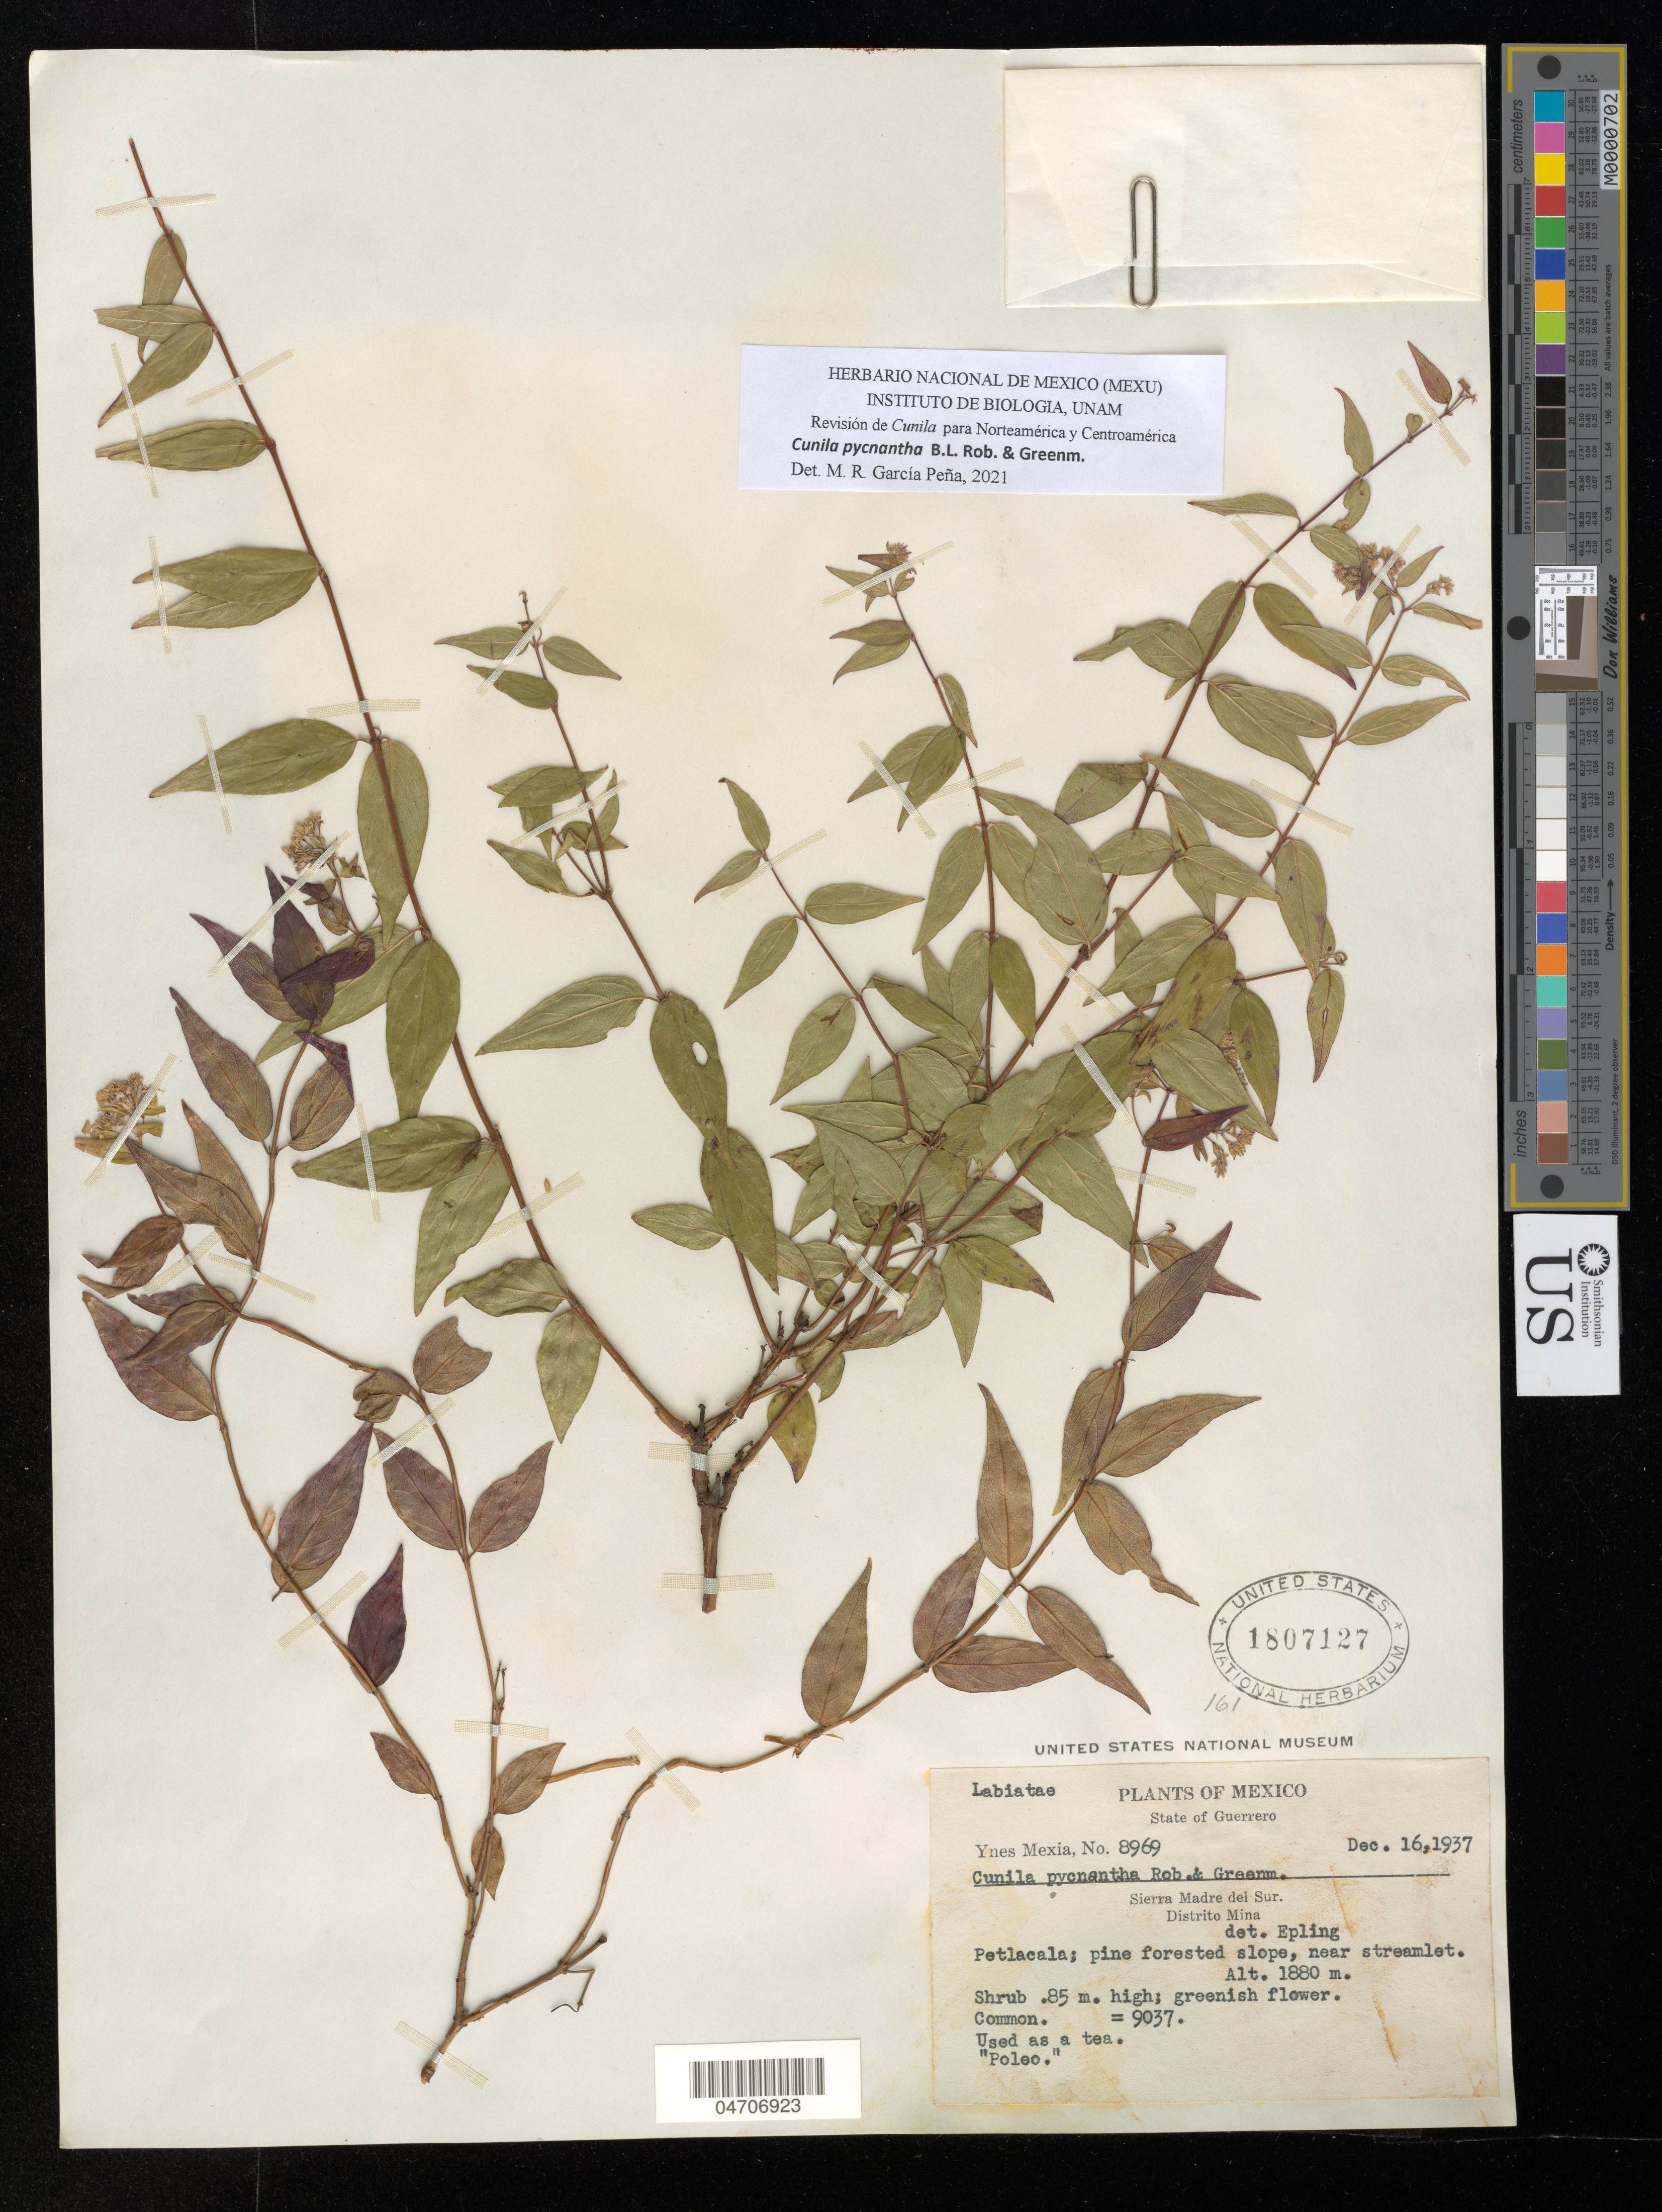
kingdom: Plantae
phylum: Tracheophyta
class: Magnoliopsida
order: Lamiales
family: Lamiaceae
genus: Cunila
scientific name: Cunila pycnantha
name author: B.L. Rob. & Greenm.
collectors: Y. Mexia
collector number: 8969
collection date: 1937-12-16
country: Mexico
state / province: Guerrero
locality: Sierra Madre del Sur. Distrito Mina. Petlacala; pine forested slope, near streamlet.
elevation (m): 1880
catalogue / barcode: US 1807127